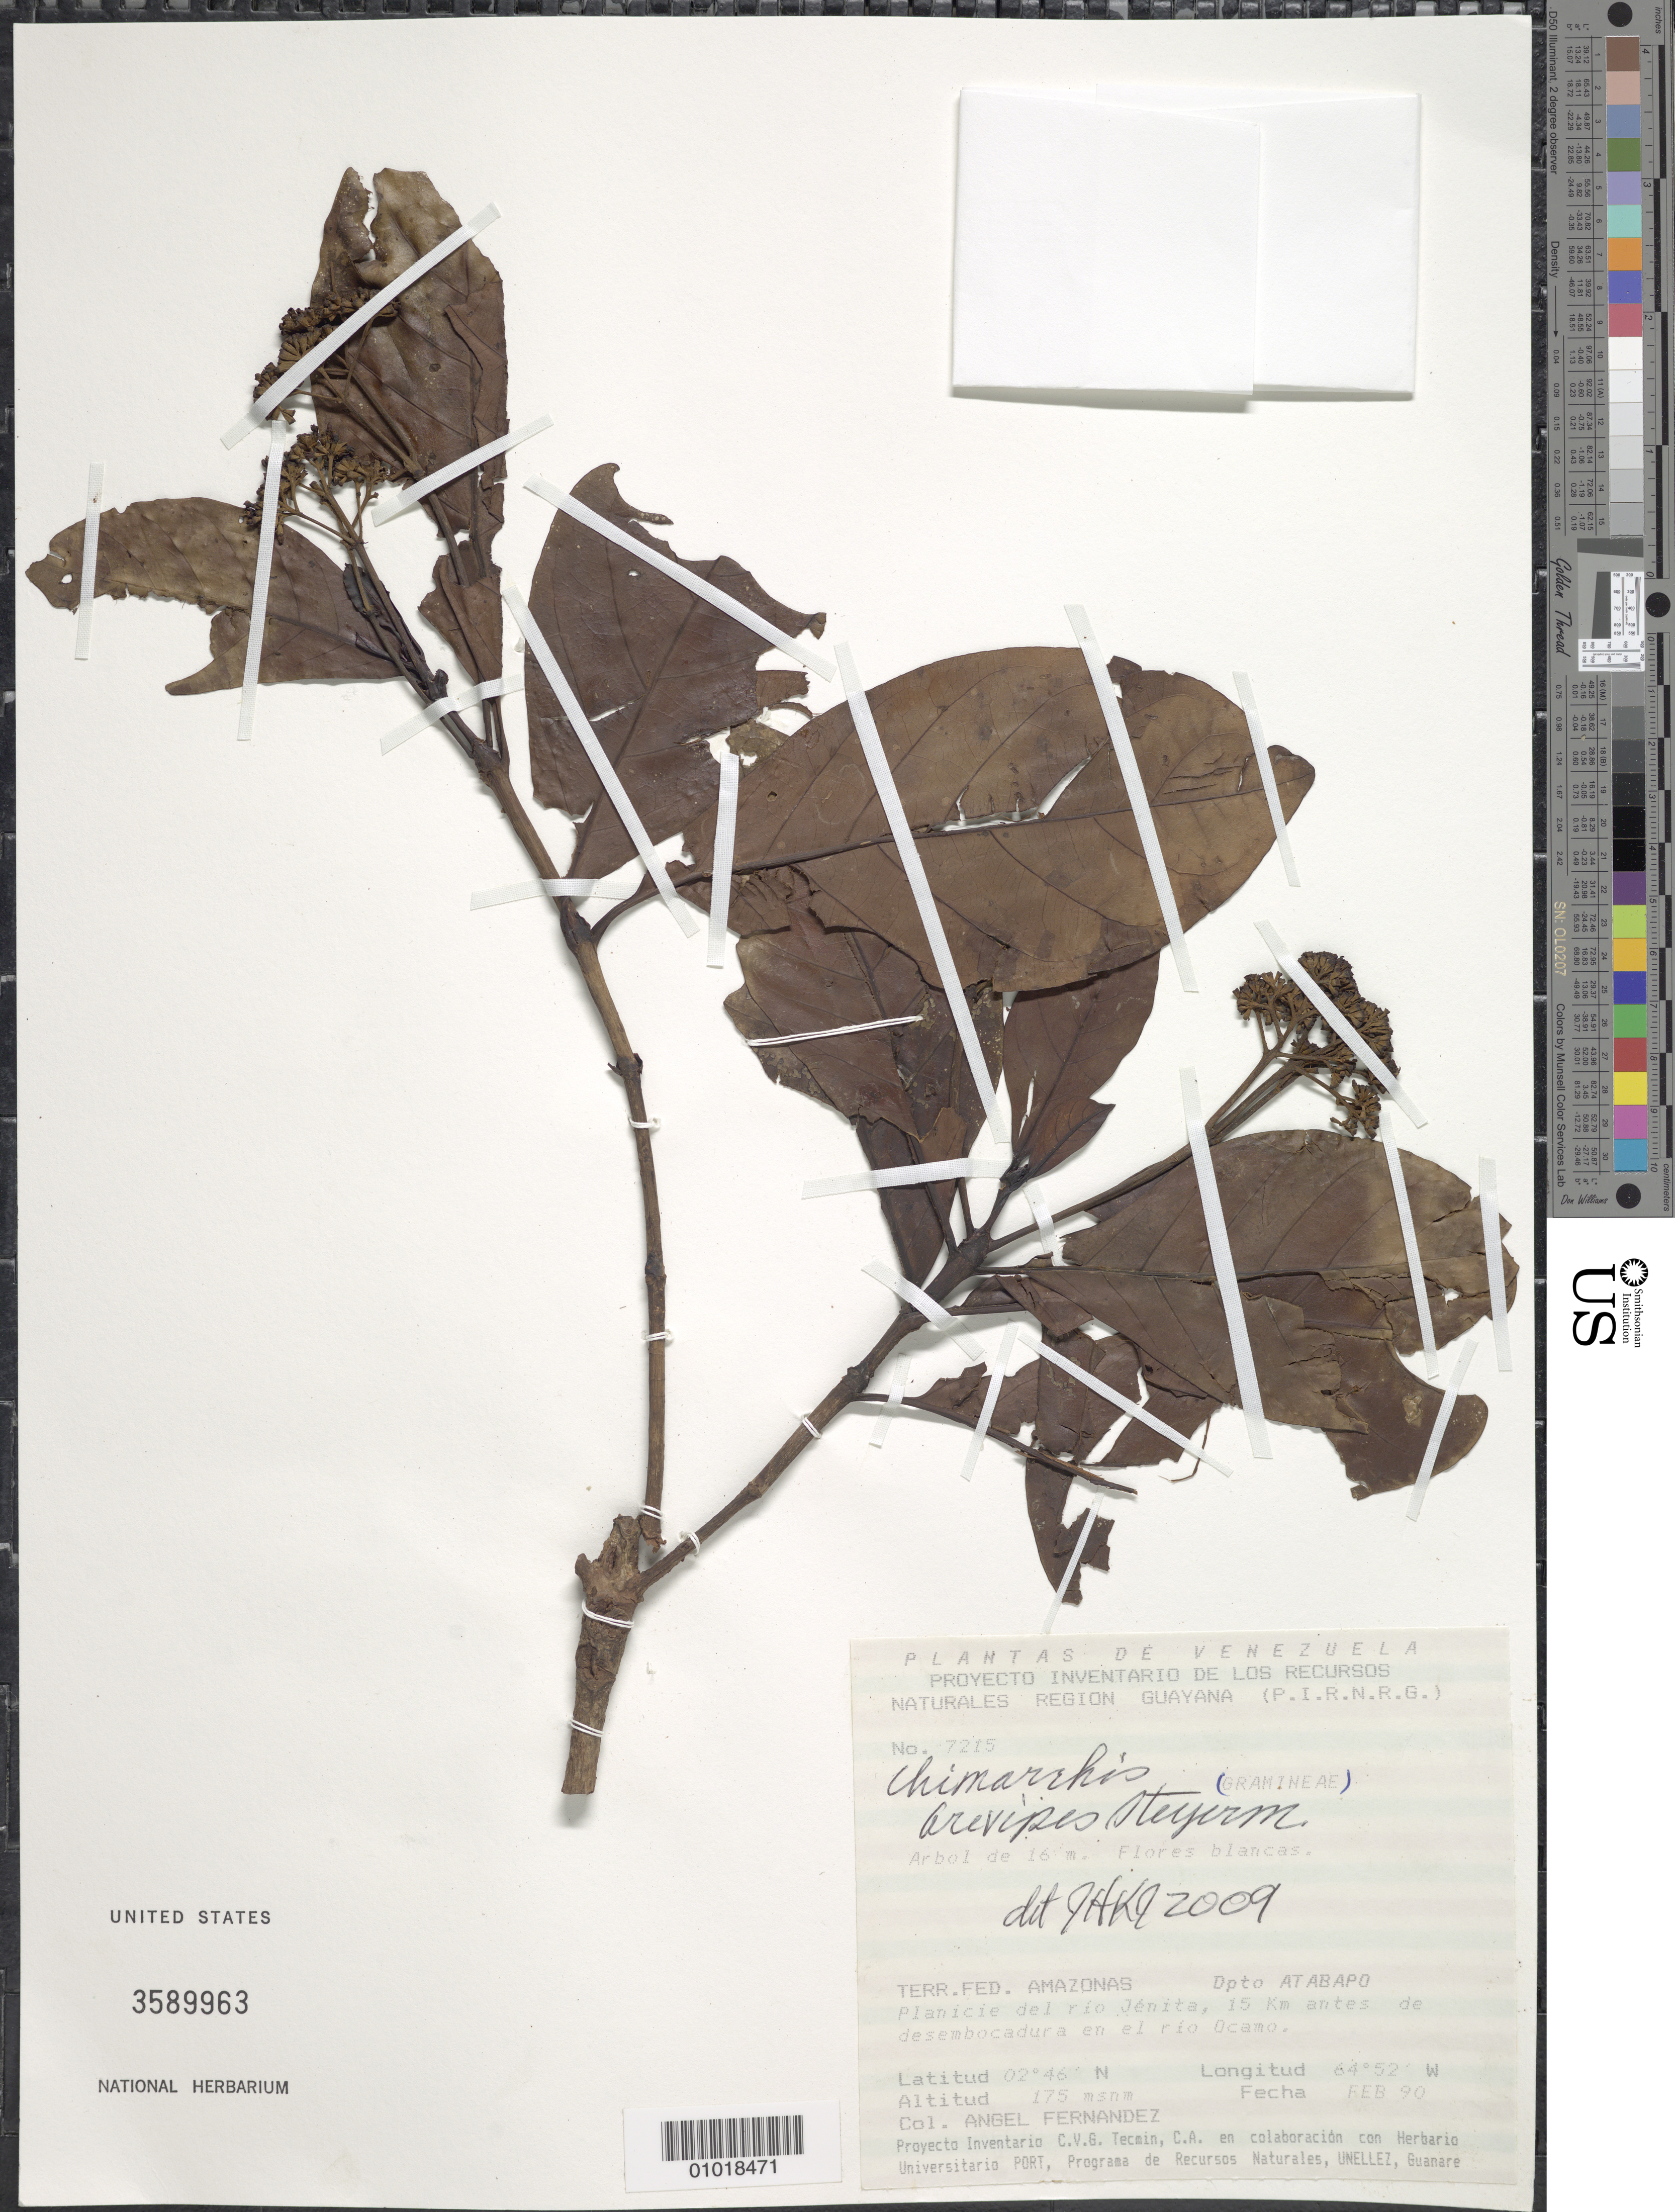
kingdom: Plantae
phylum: Tracheophyta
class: Magnoliopsida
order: Gentianales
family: Rubiaceae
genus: Chimarrhis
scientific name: Chimarrhis brevipes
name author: Steyerm.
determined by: Kirkbride, J. H.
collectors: A. Fernández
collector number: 7215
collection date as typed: Feb-90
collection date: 1990-02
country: Venezuela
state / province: Amazonas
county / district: Atabapo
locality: Río Jénita, 15 km antes de desembocadura en el Río Ocamo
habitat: Planicie del rio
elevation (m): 175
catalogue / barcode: US 3589963